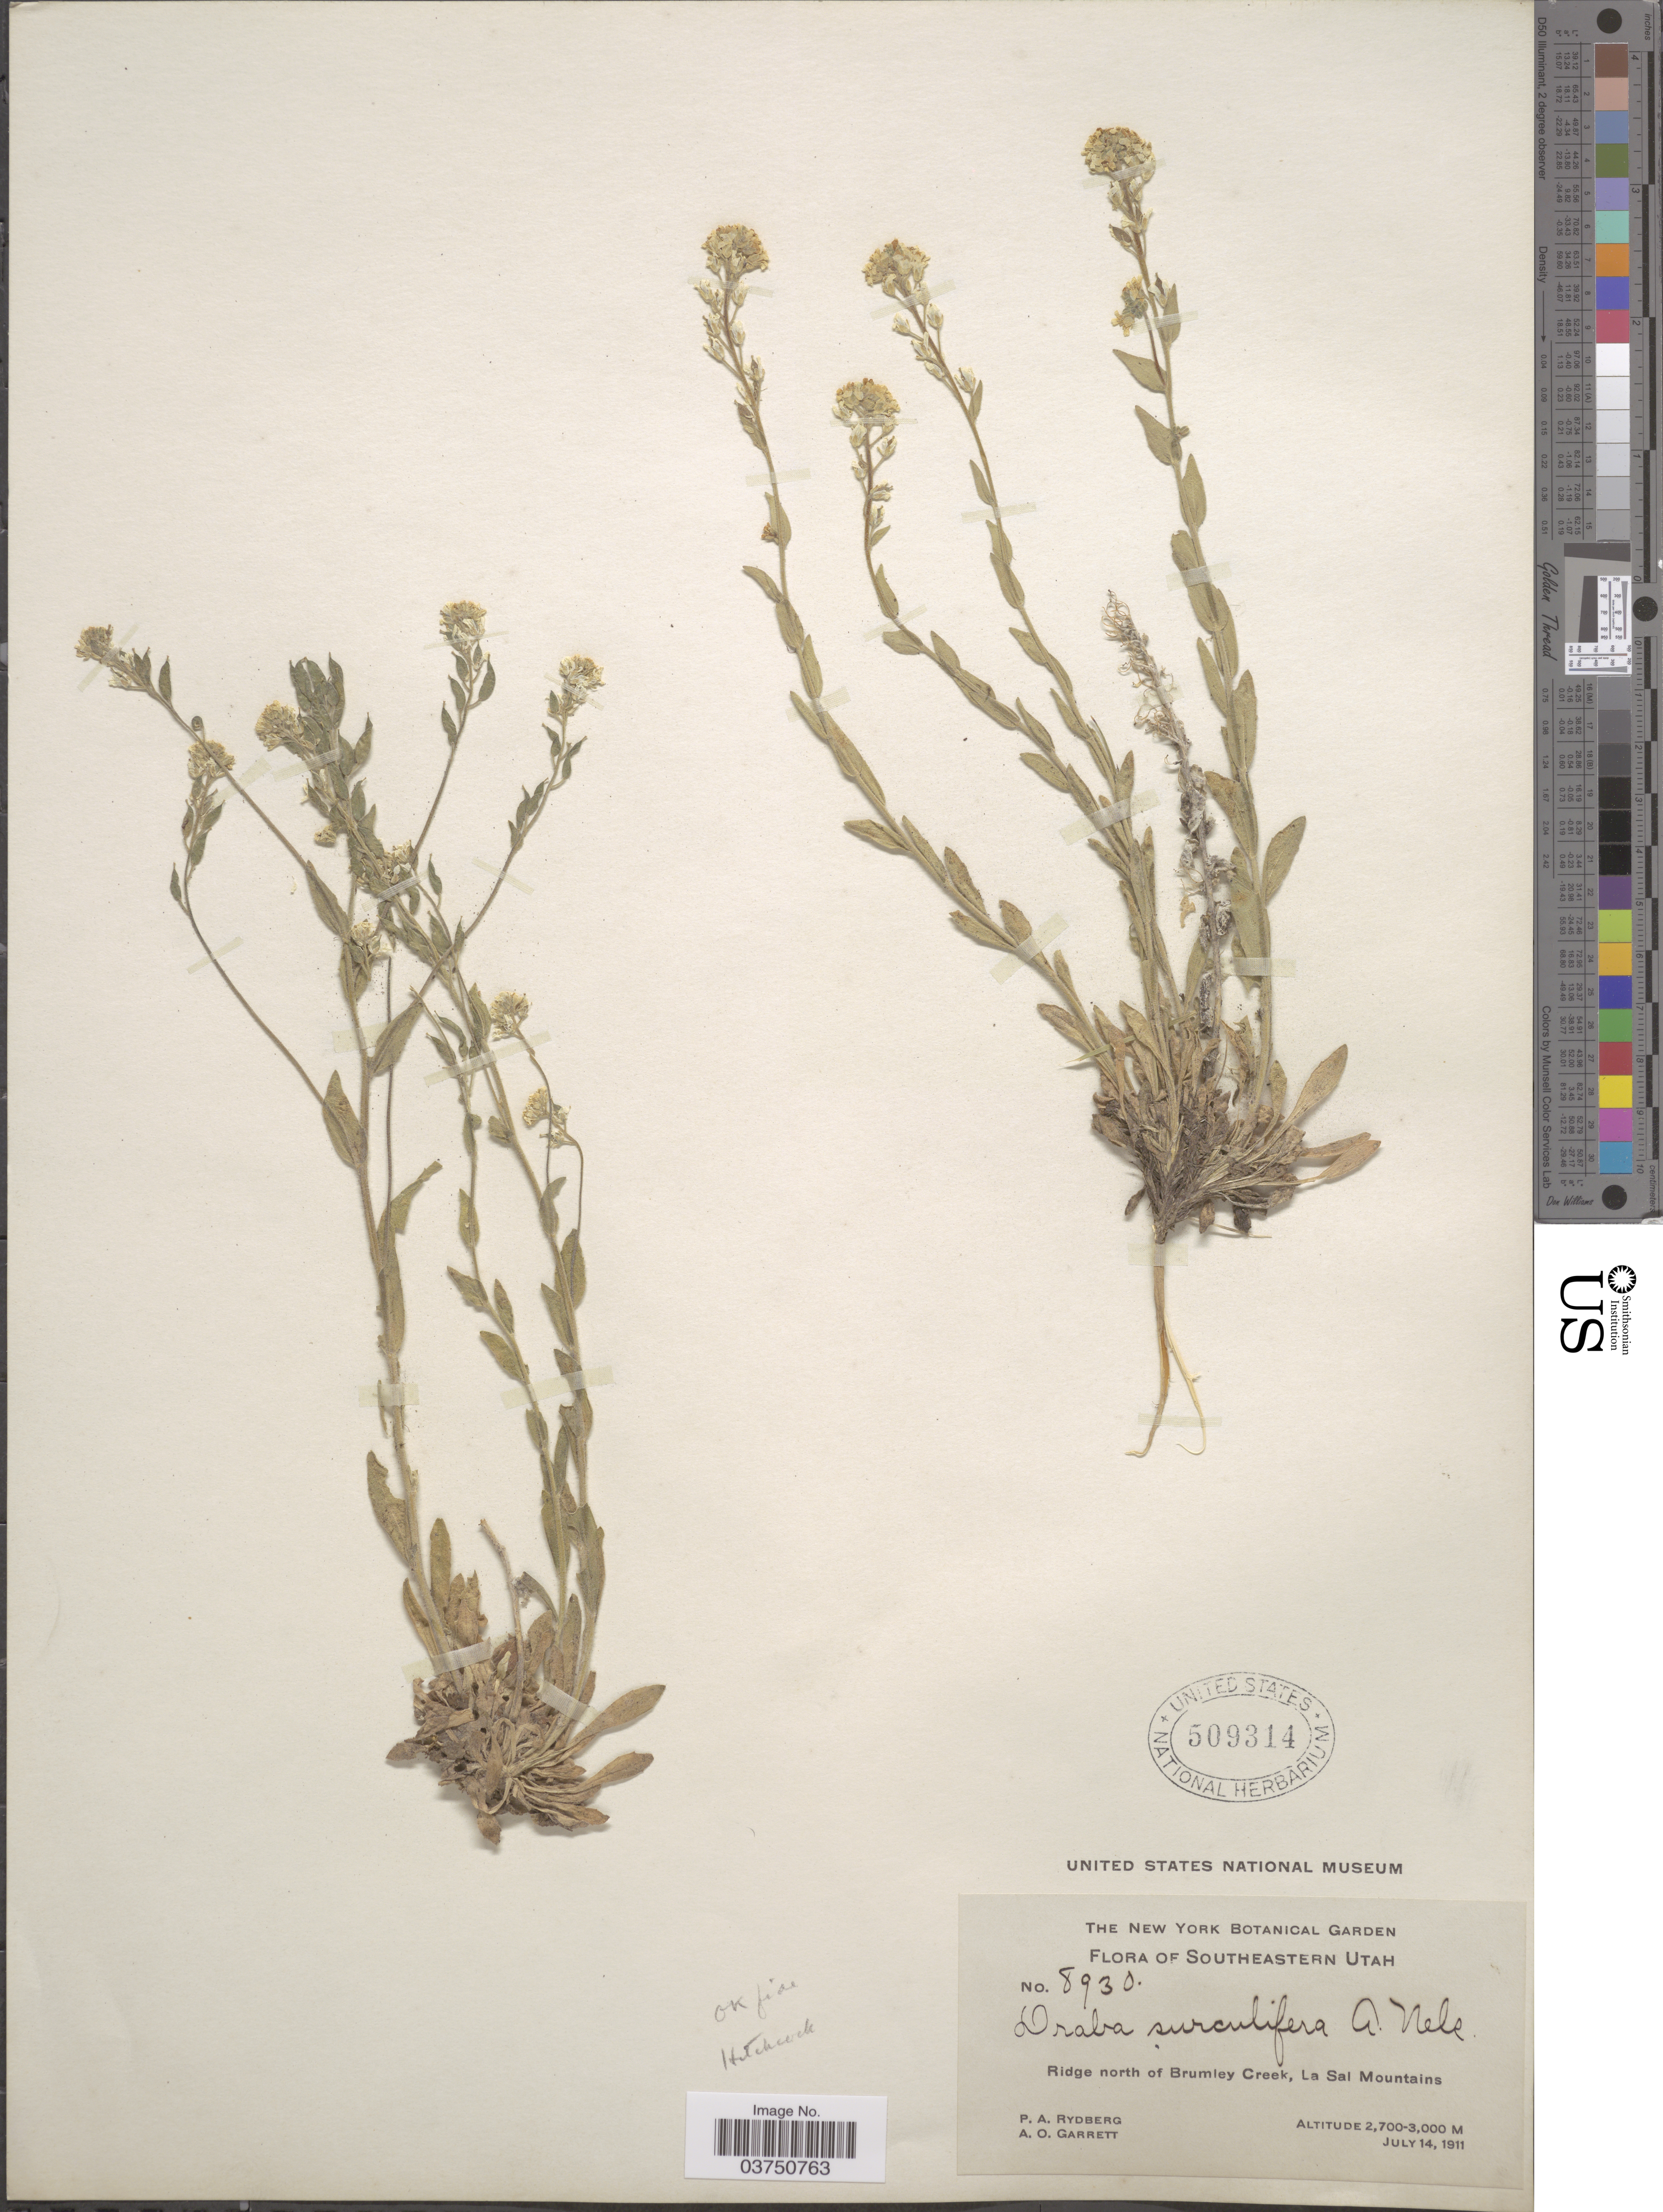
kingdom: Plantae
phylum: Tracheophyta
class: Magnoliopsida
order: Brassicales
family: Brassicaceae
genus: Draba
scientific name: Draba aurea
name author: Vahl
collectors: P. A. Rydberg & A. O. Garrett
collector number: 8930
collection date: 1911-07-14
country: United States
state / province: Utah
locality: Southeastern Utah. Ridge north of Brumley Creek, La Sal Mountains.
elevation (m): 2700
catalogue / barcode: US 509314